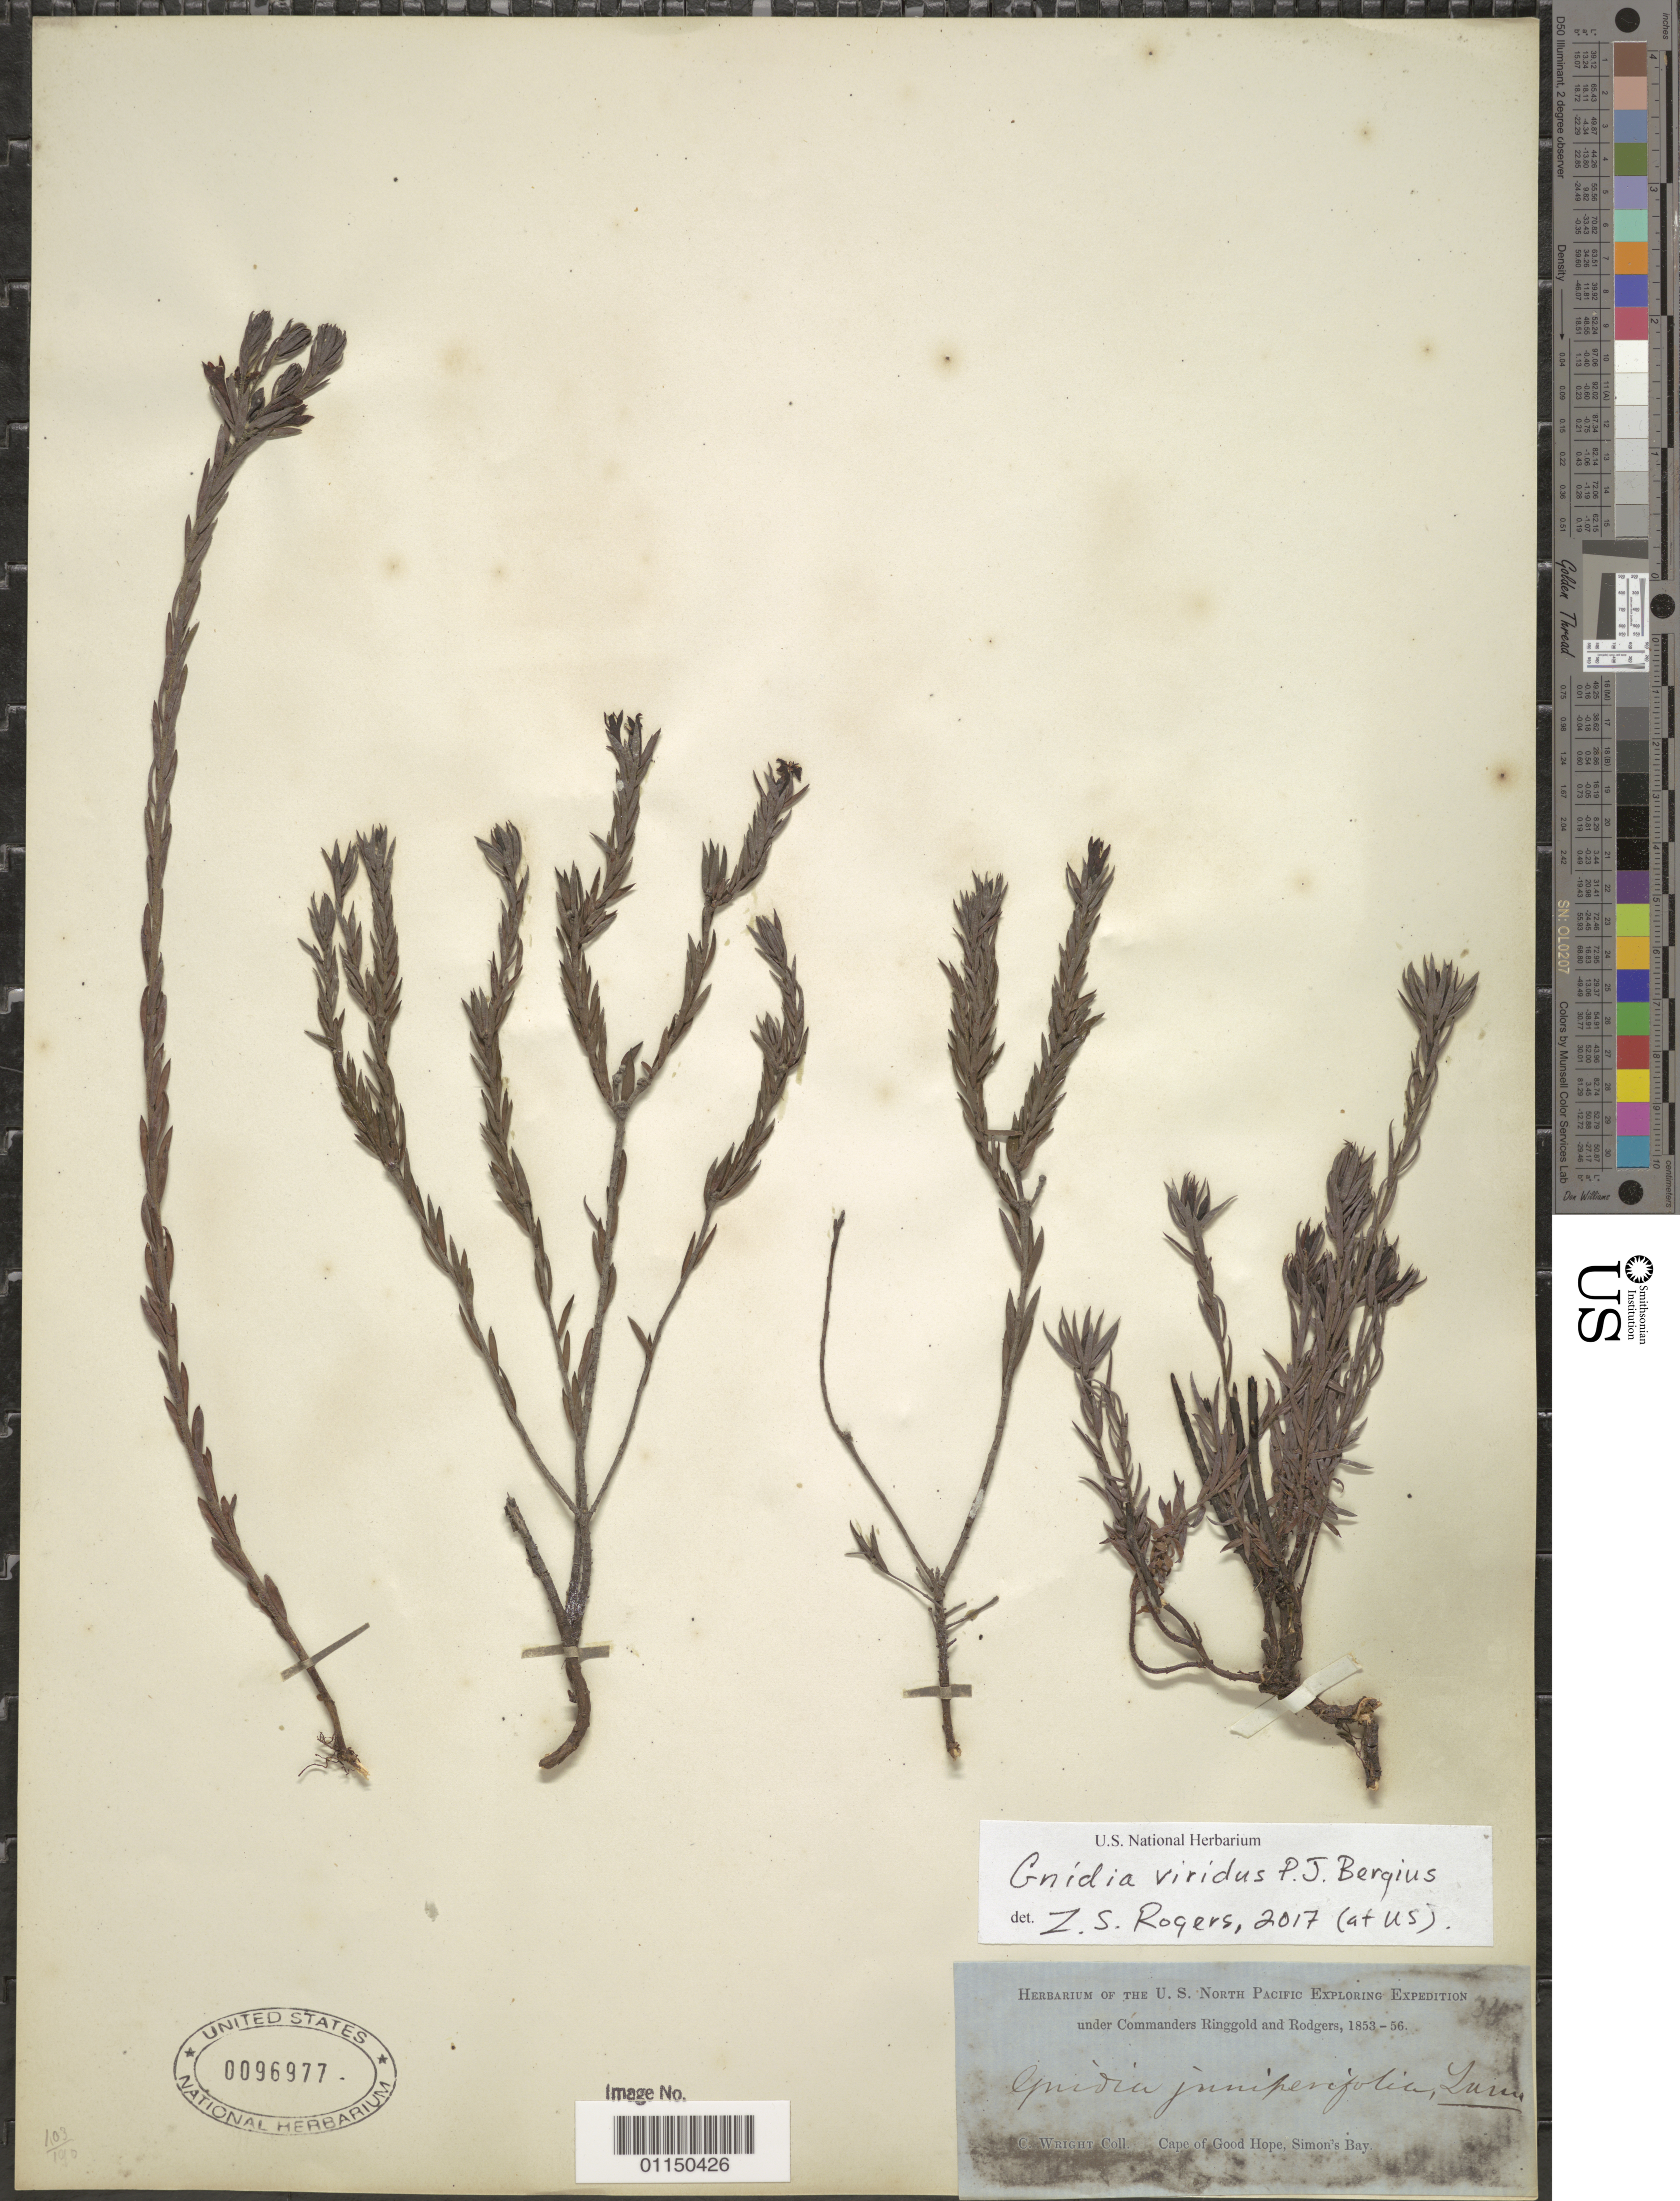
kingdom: Plantae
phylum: Tracheophyta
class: Magnoliopsida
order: Malvales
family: Thymelaeaceae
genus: Gnidia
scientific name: Gnidia viridis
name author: P.J. Bergius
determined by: Rogers, Z. S.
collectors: C. Wright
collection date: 1853/1856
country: South Africa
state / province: Western Cape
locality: Cape of Good Hope, Simon's Bay.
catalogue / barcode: US 96977